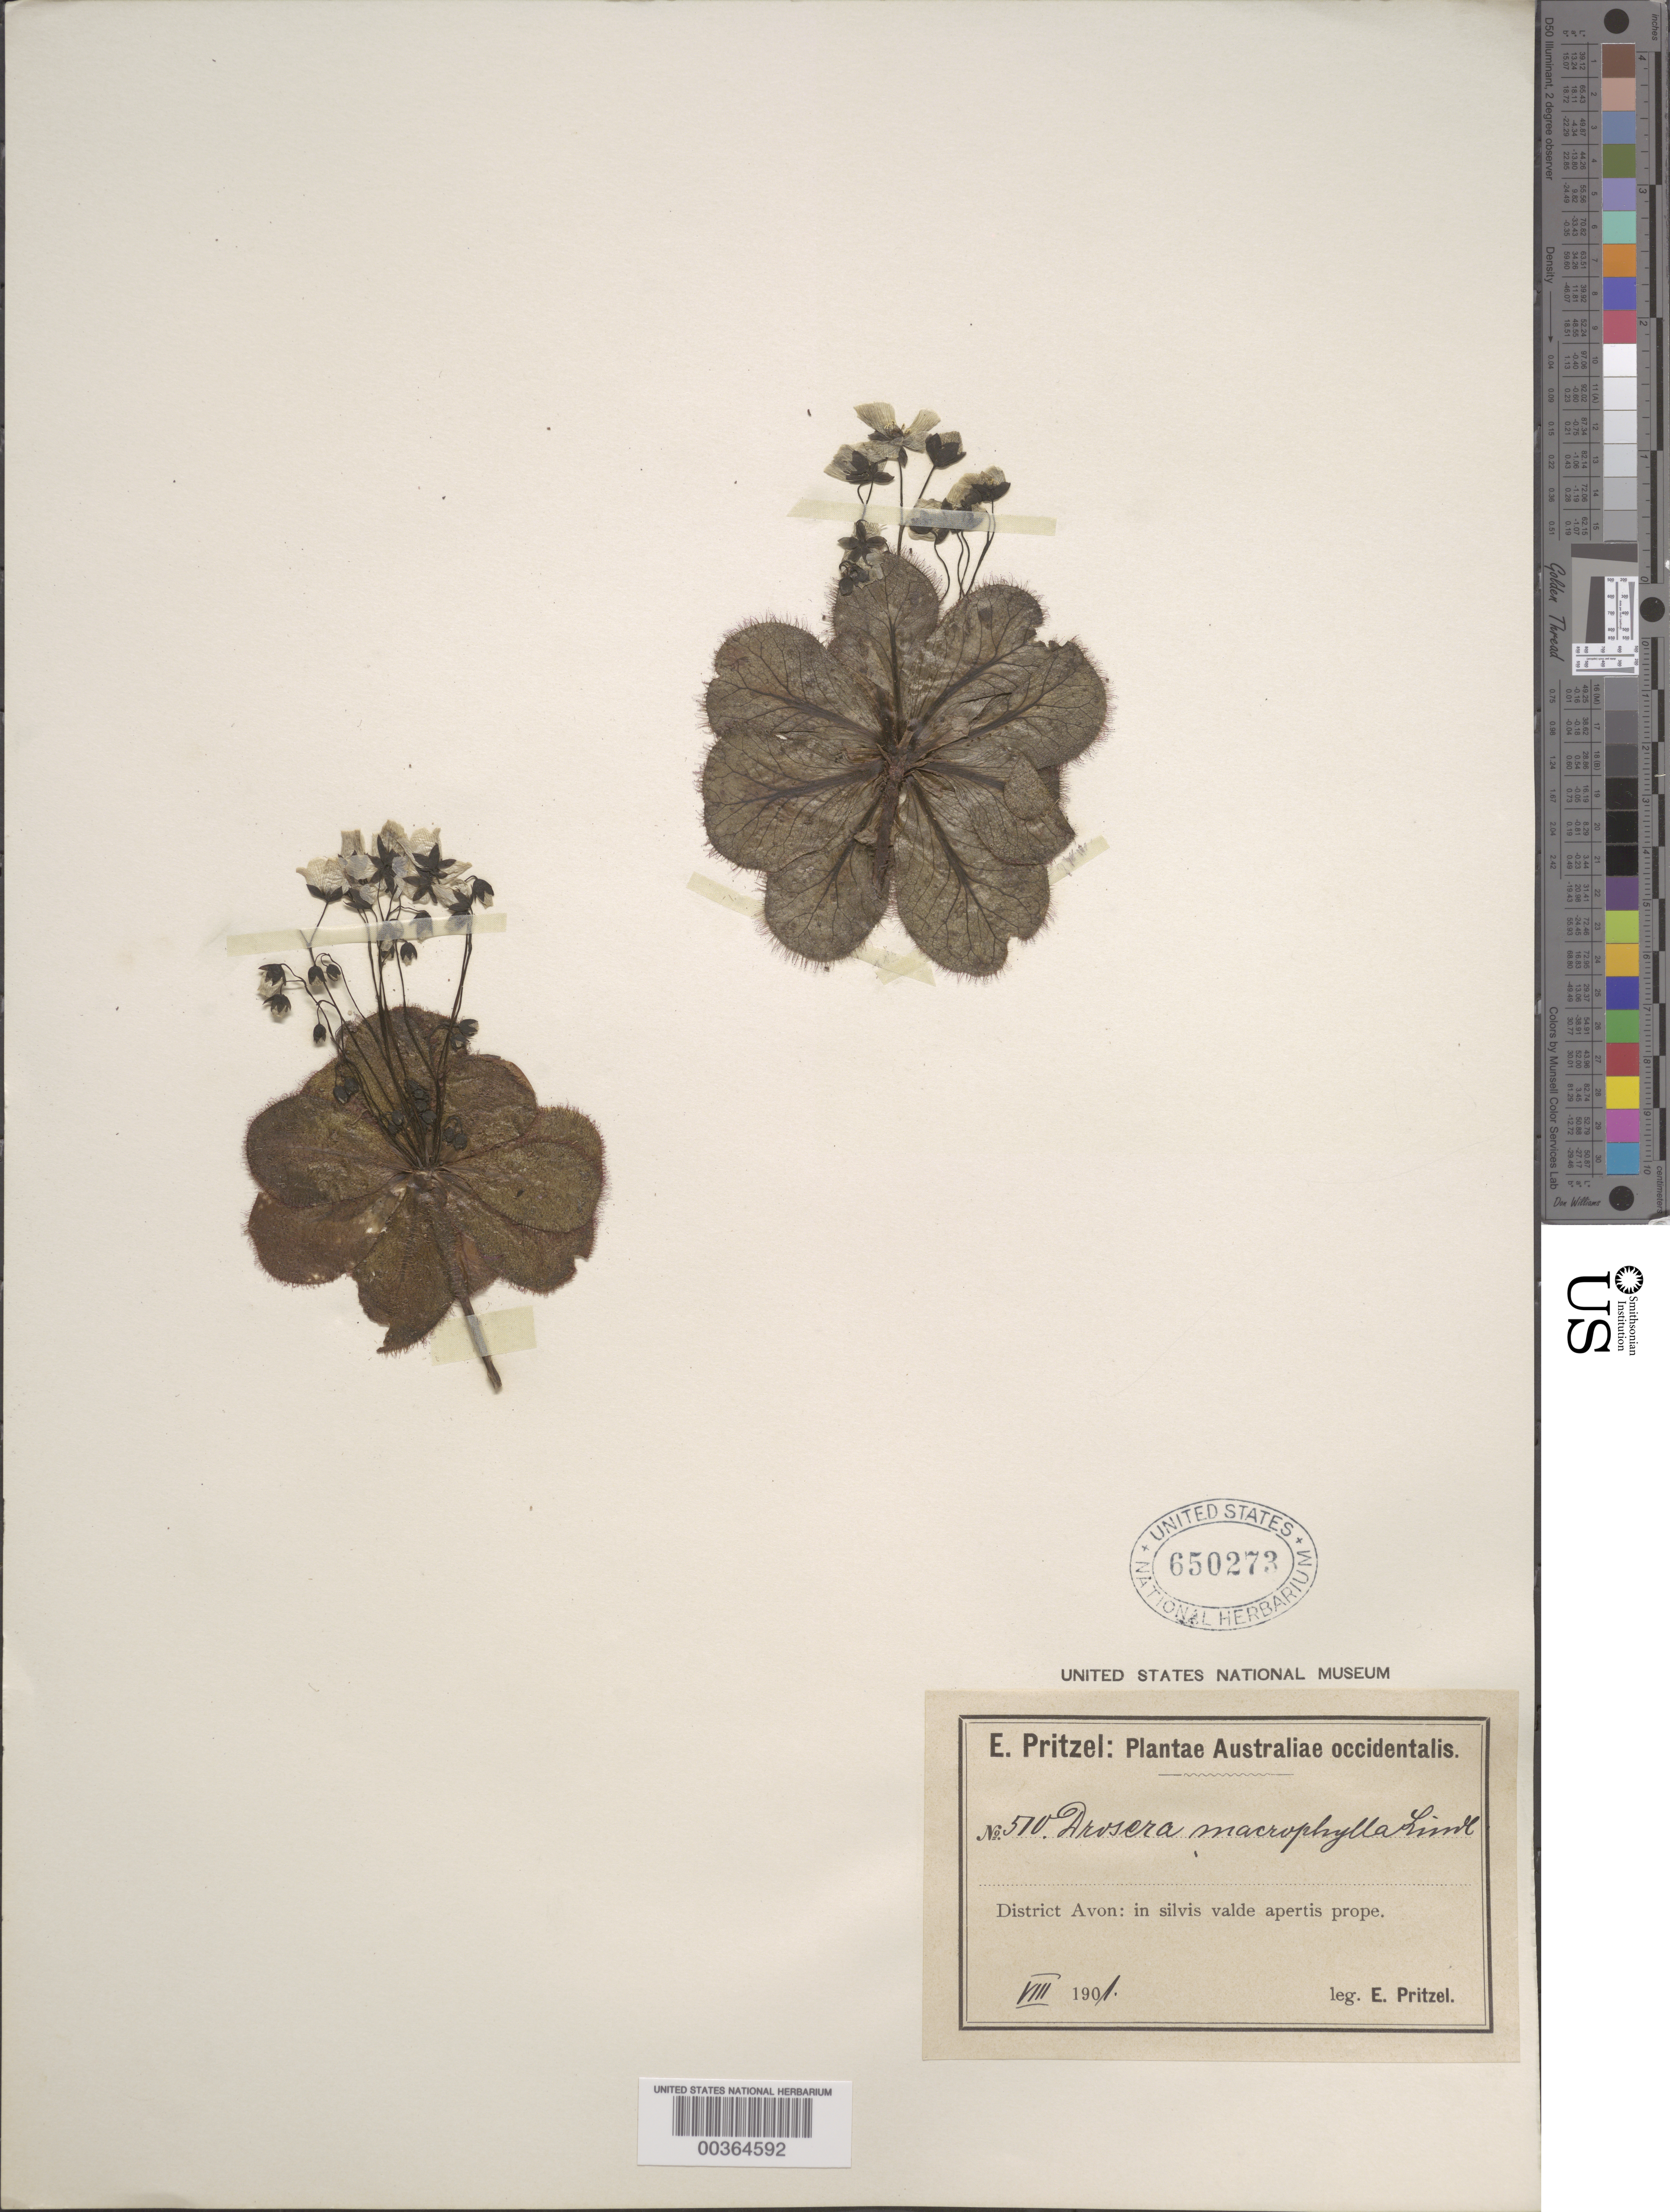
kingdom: Plantae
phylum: Tracheophyta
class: Magnoliopsida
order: Caryophyllales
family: Droseraceae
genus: Drosera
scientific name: Drosera macrophylla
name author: Lindl.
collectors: E. G. Pritzel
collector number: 510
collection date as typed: Aug 1901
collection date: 1901-08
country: Australia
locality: Avon district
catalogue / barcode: US 650273